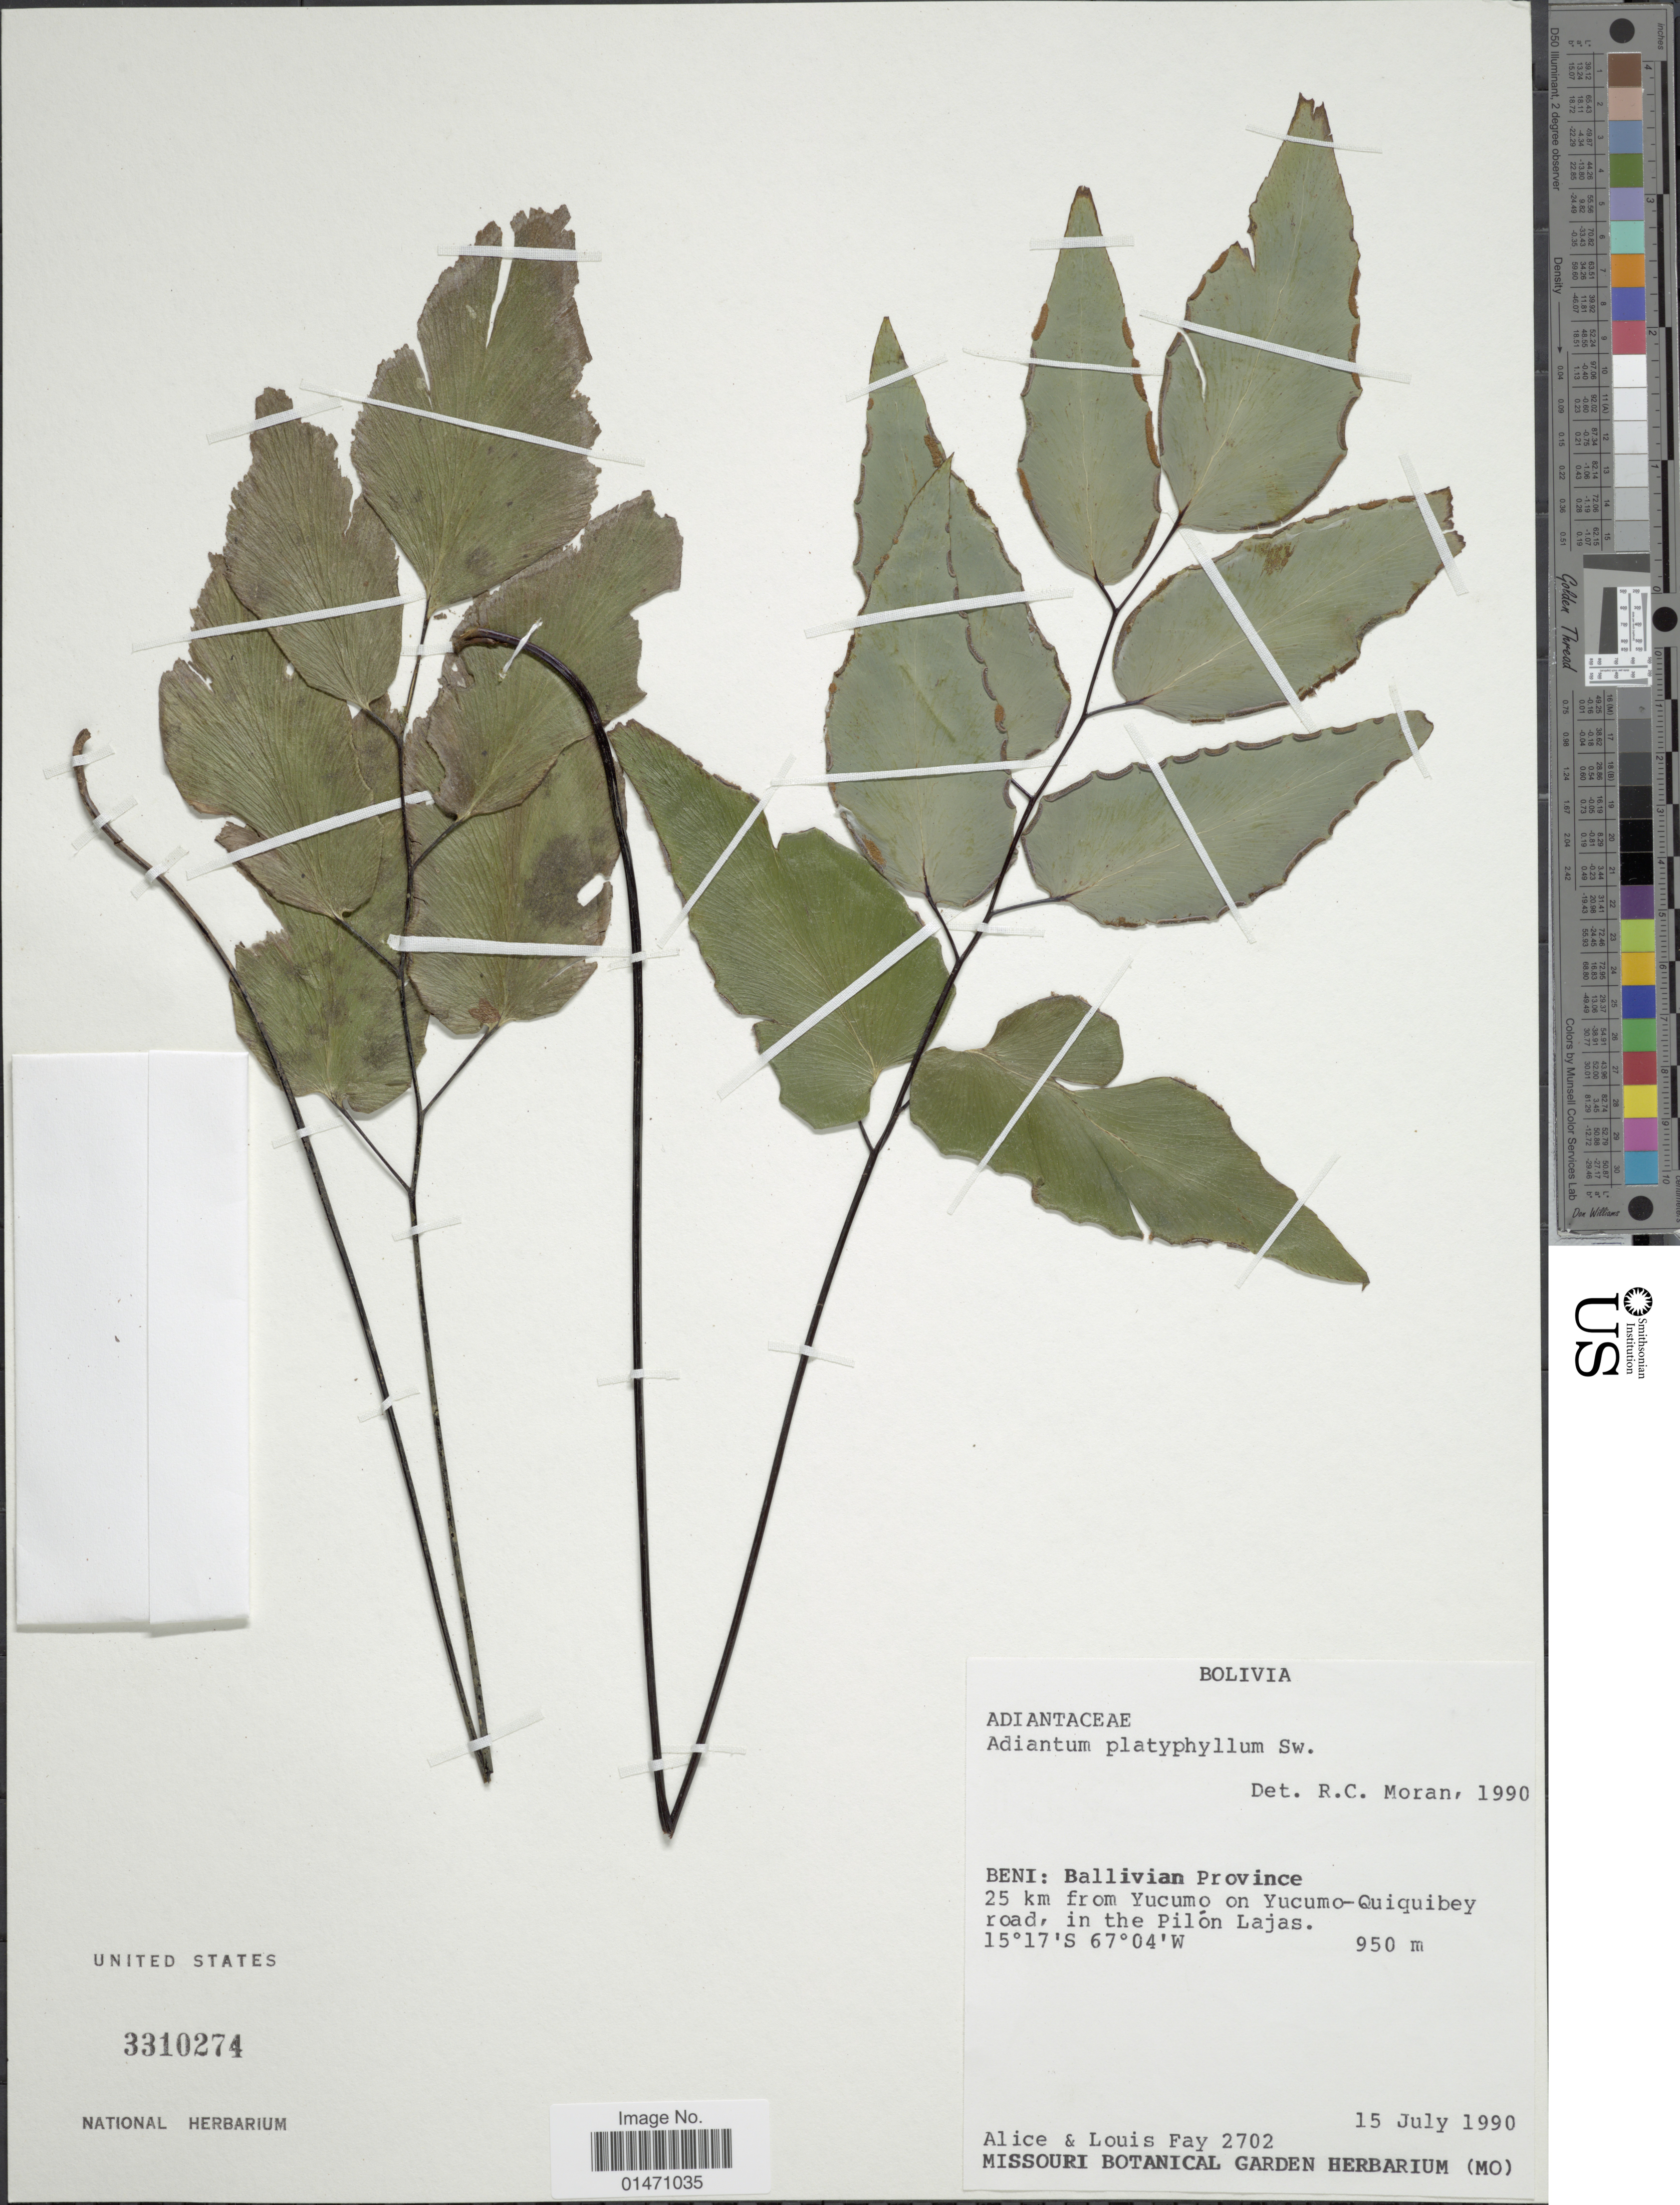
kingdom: Plantae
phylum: Tracheophyta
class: Polypodiopsida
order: Polypodiales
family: Pteridaceae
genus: Adiantum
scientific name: Adiantum platyphyllum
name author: Sw.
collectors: A. Fay & L. Fay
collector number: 2702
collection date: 1990-07-15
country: Bolivia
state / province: Beni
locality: Beni: Ballivian Province, 25km from Yucumo on Yucumo-Quiquibey road, in the Pilon Lajas,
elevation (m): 950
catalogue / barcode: US 3310274